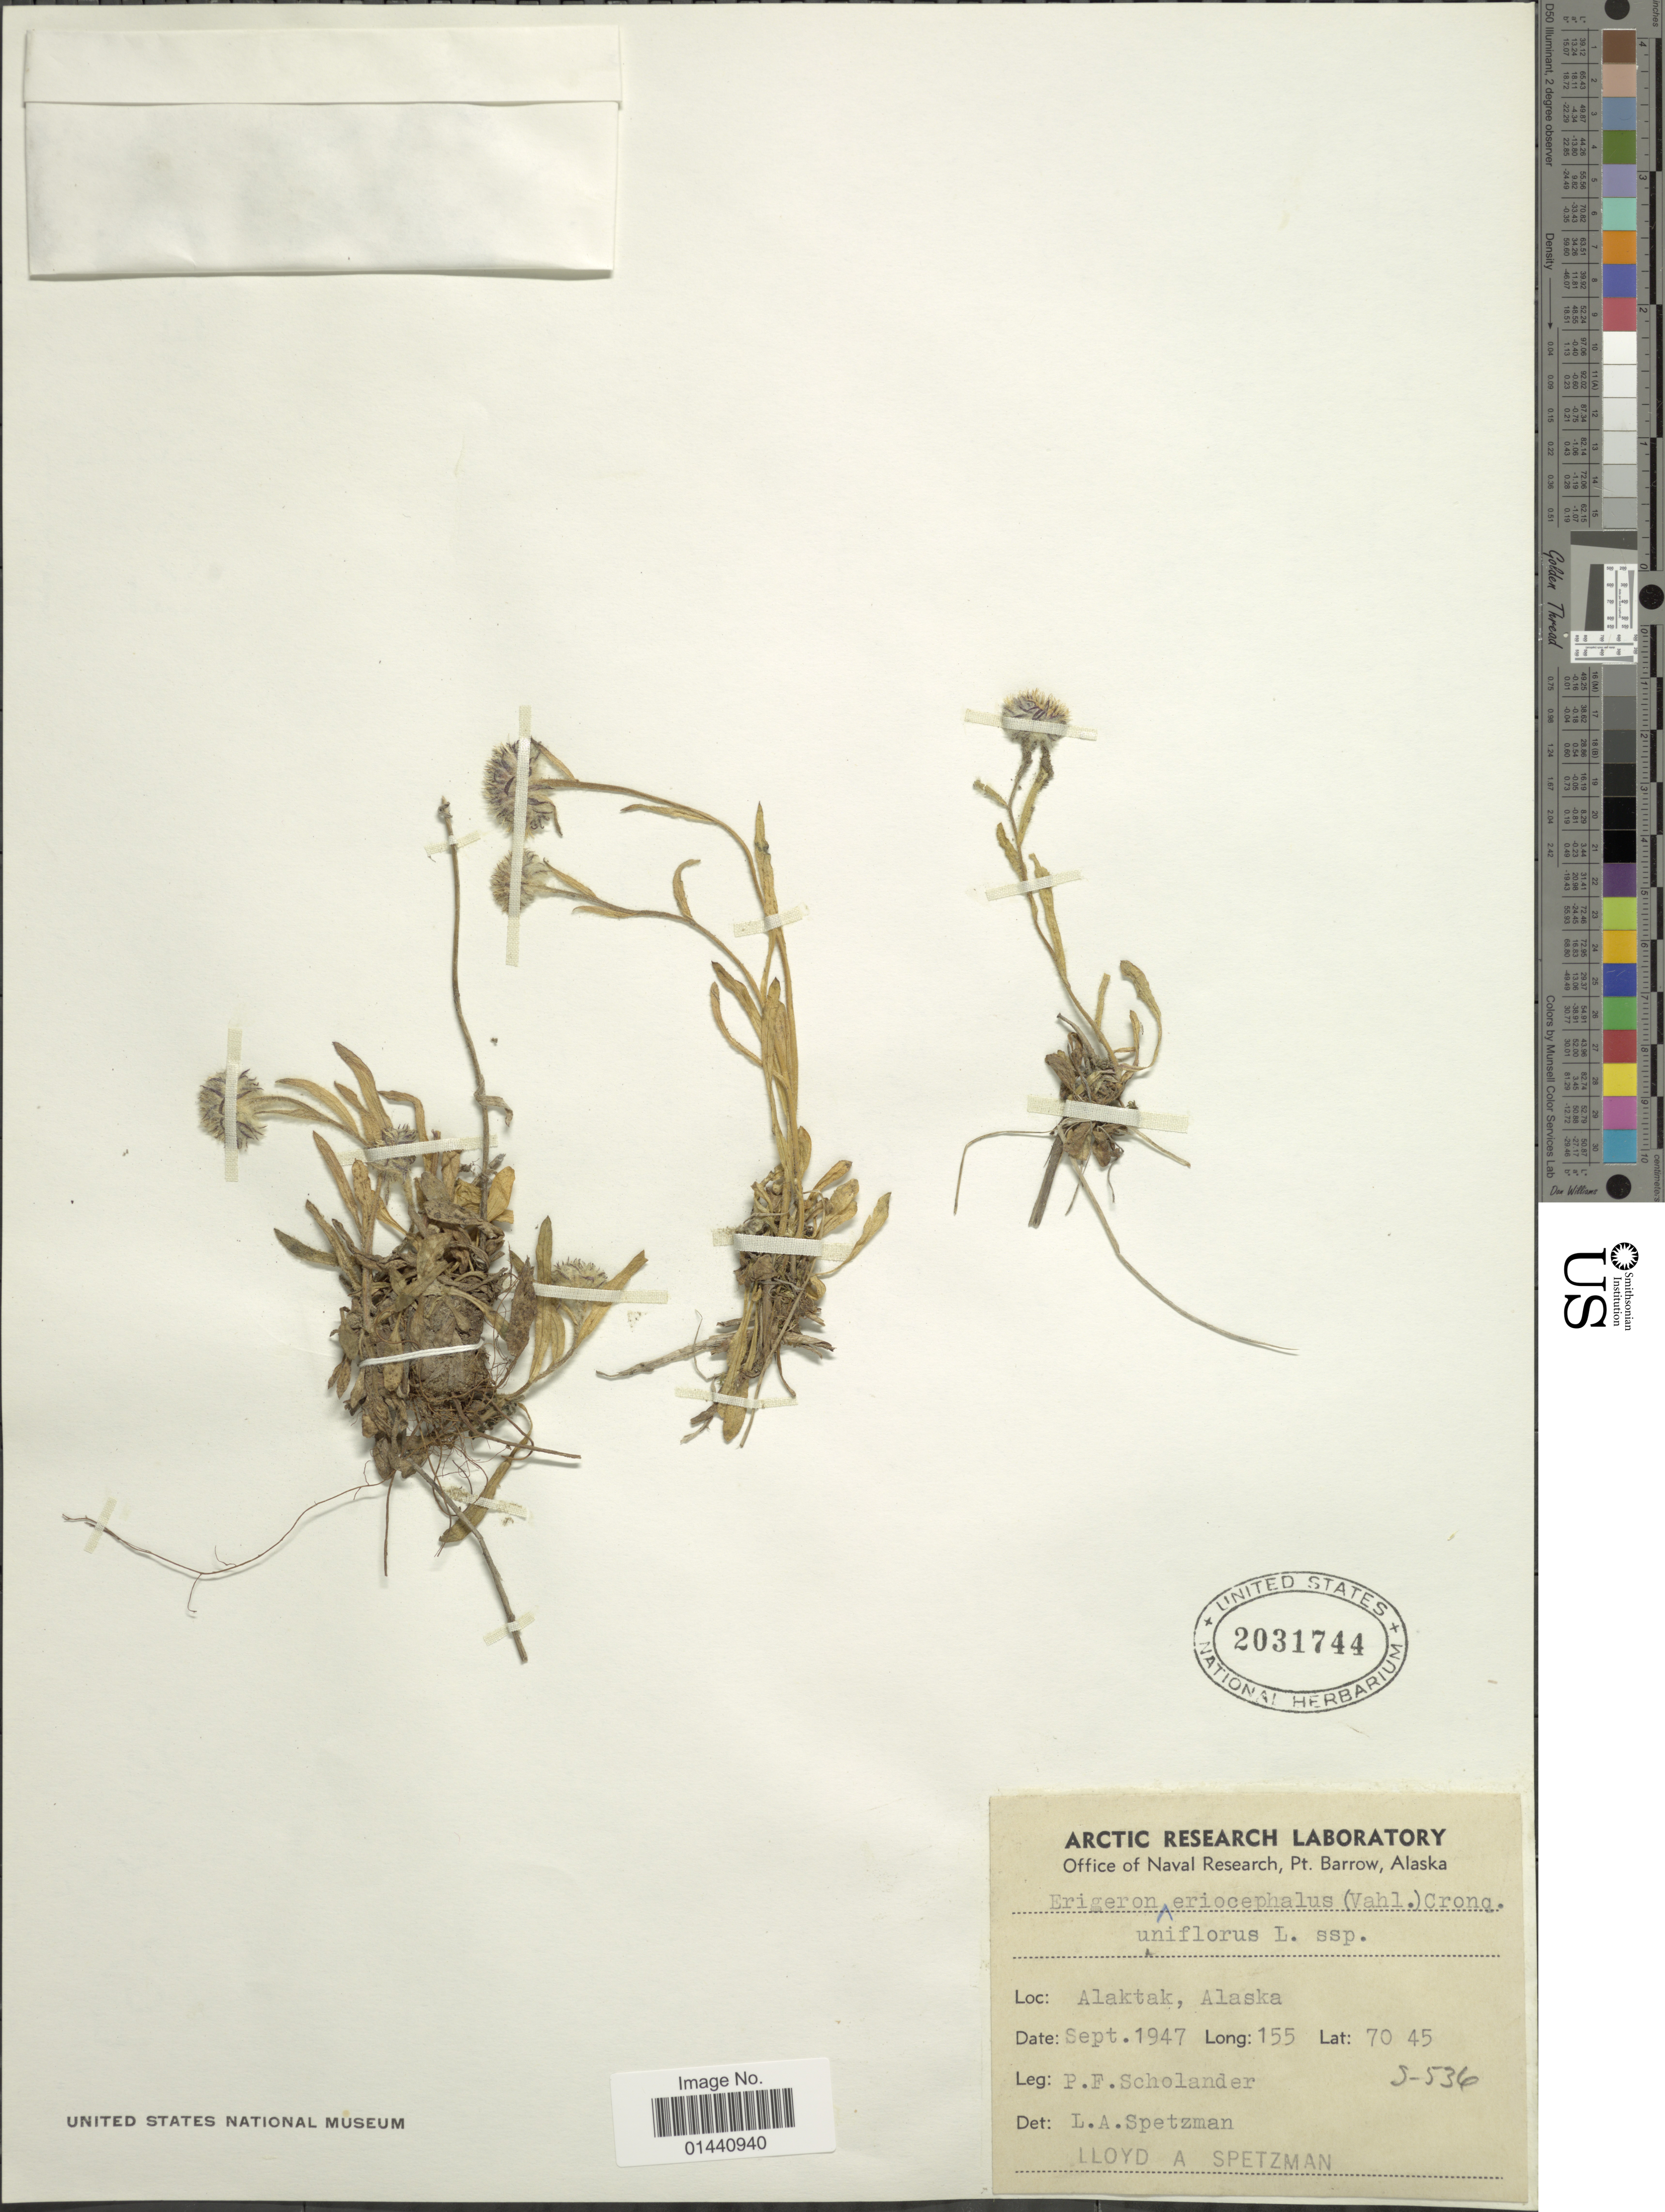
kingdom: Plantae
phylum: Tracheophyta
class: Magnoliopsida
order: Asterales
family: Asteraceae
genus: Erigeron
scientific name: Erigeron eriocephalus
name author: J. Vahl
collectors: L. Spetzman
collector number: S-536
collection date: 1947-09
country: United States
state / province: Alaska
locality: Alaktak.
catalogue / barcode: US 2031744